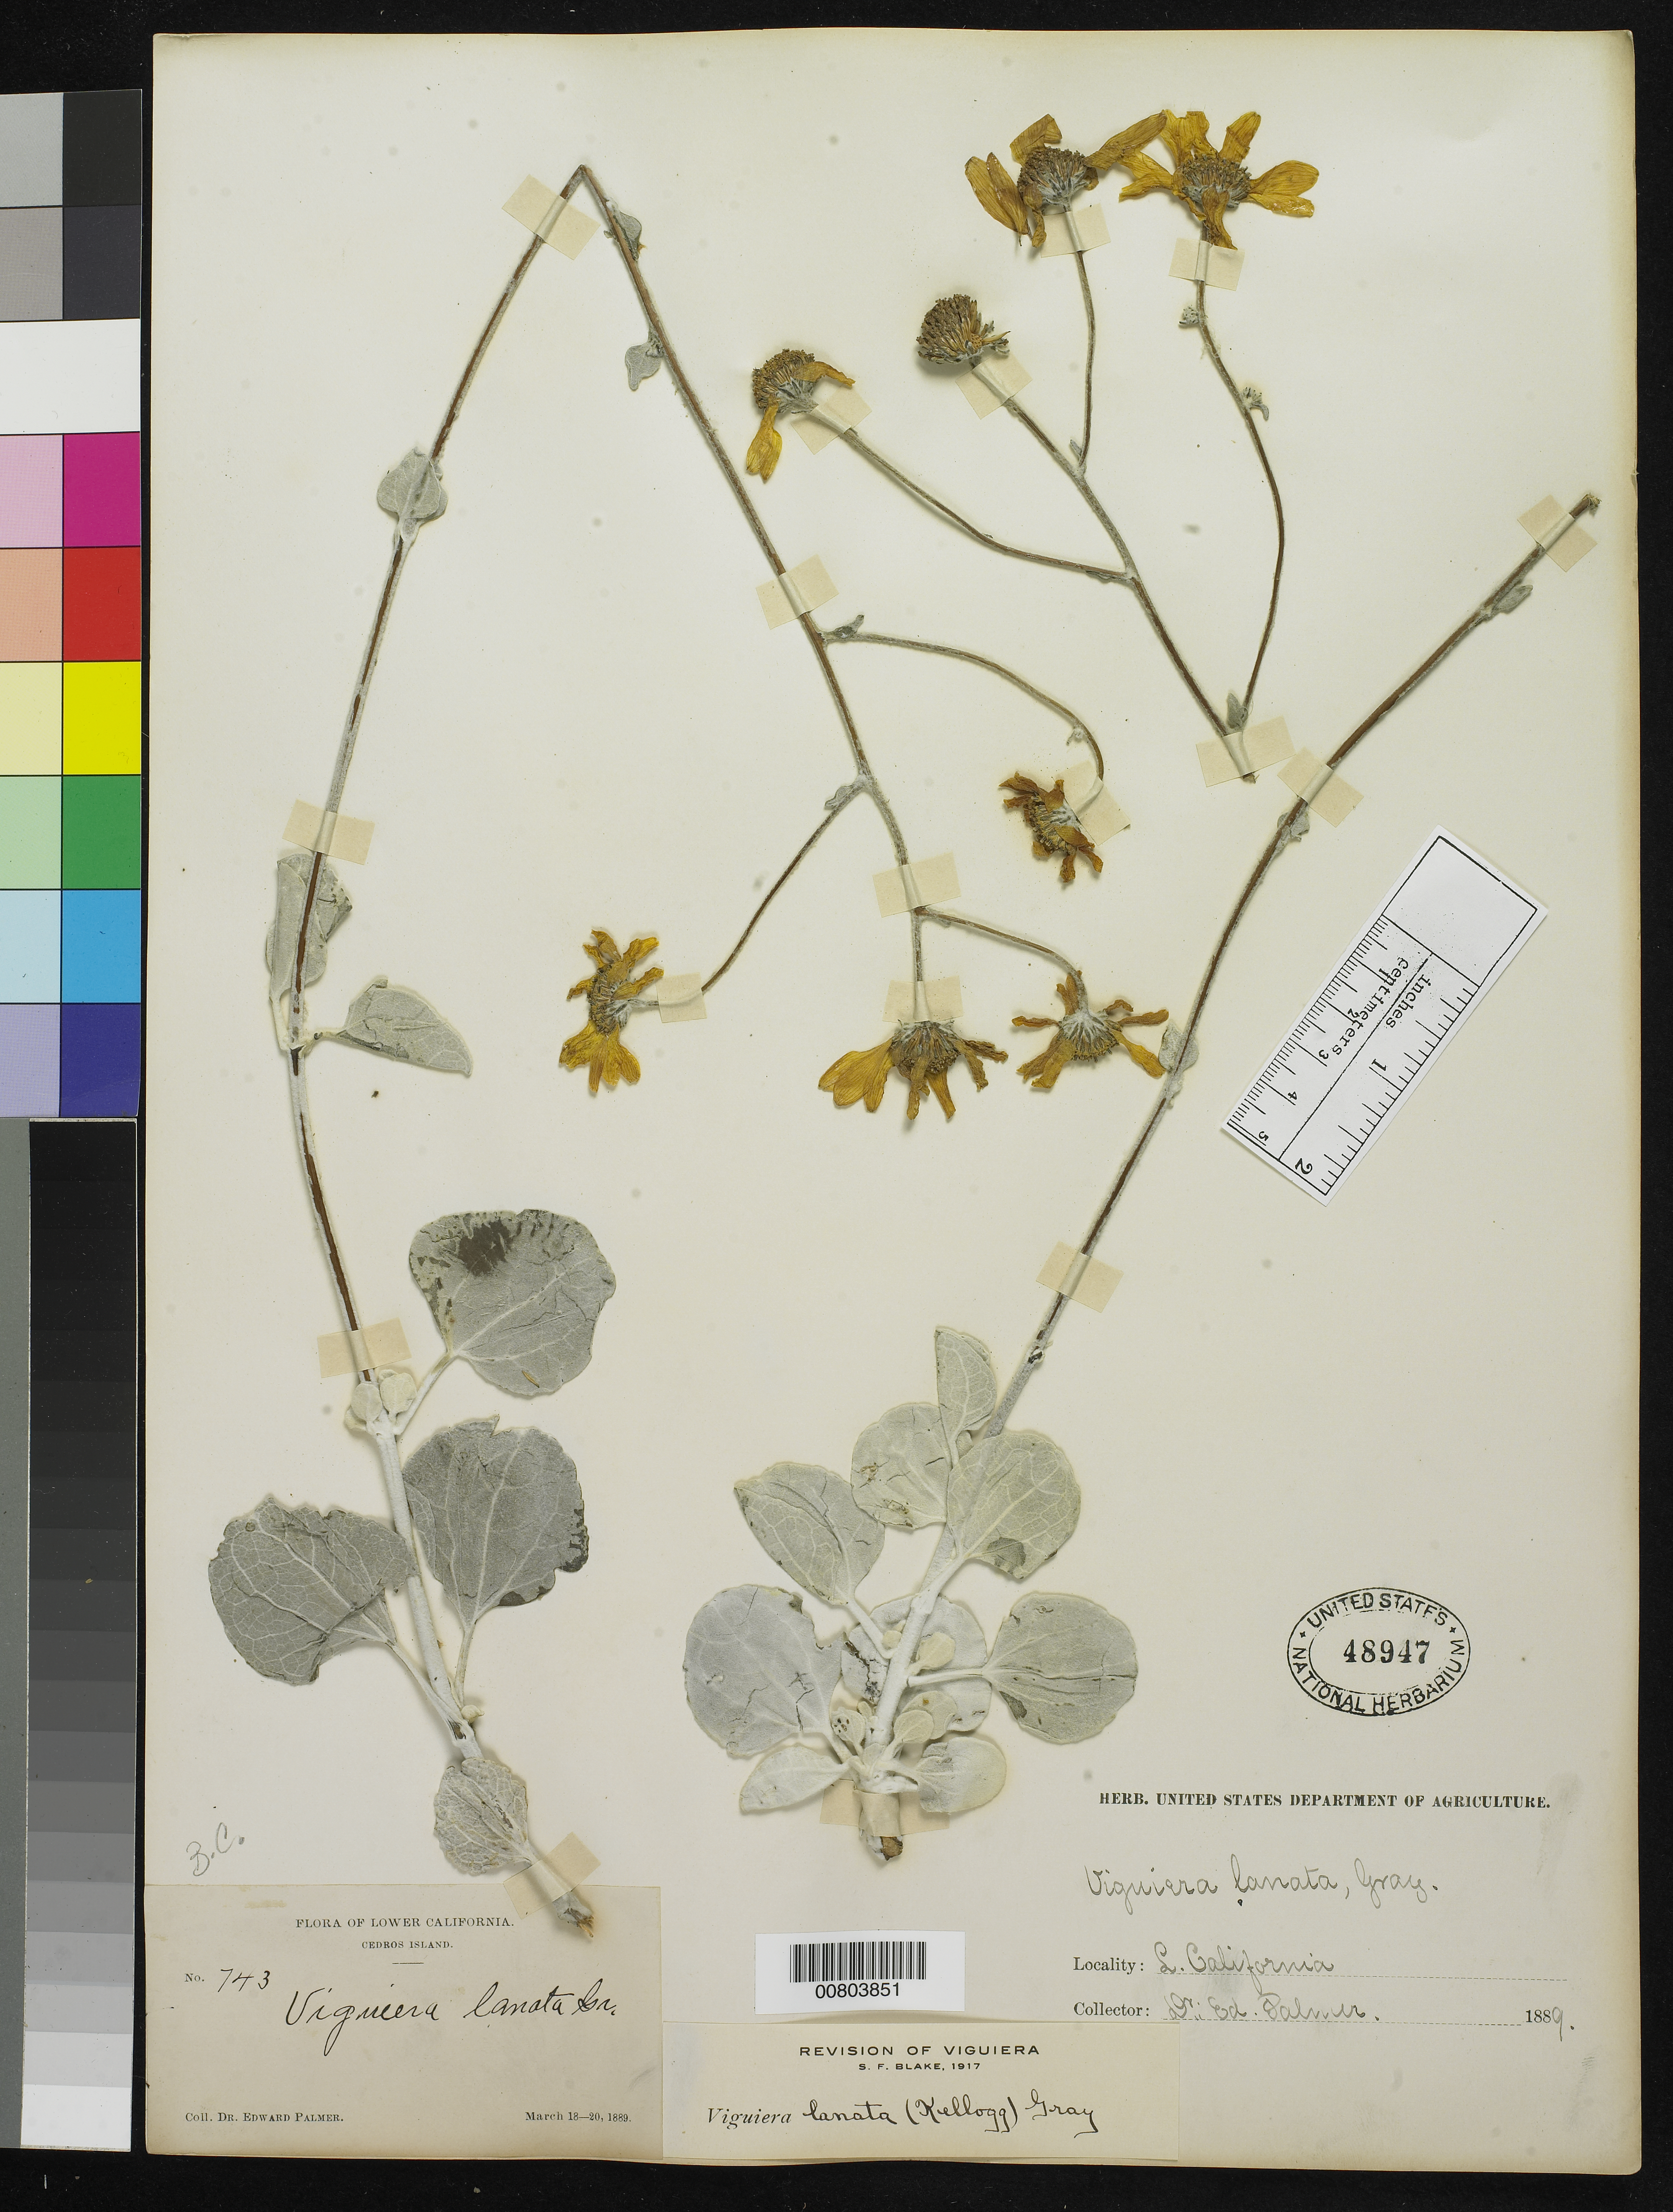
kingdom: Plantae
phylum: Tracheophyta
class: Magnoliopsida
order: Asterales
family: Asteraceae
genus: Viguiera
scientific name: Viguiera lanata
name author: (Kellogg) A. Gray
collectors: E. Palmer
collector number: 743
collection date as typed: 18 Mar 1889 to 20 Mar 1889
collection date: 1889-03-18/1889-03-20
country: Mexico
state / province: Baja California Norte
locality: Cedros Island, Baja California.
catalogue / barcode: US 48947